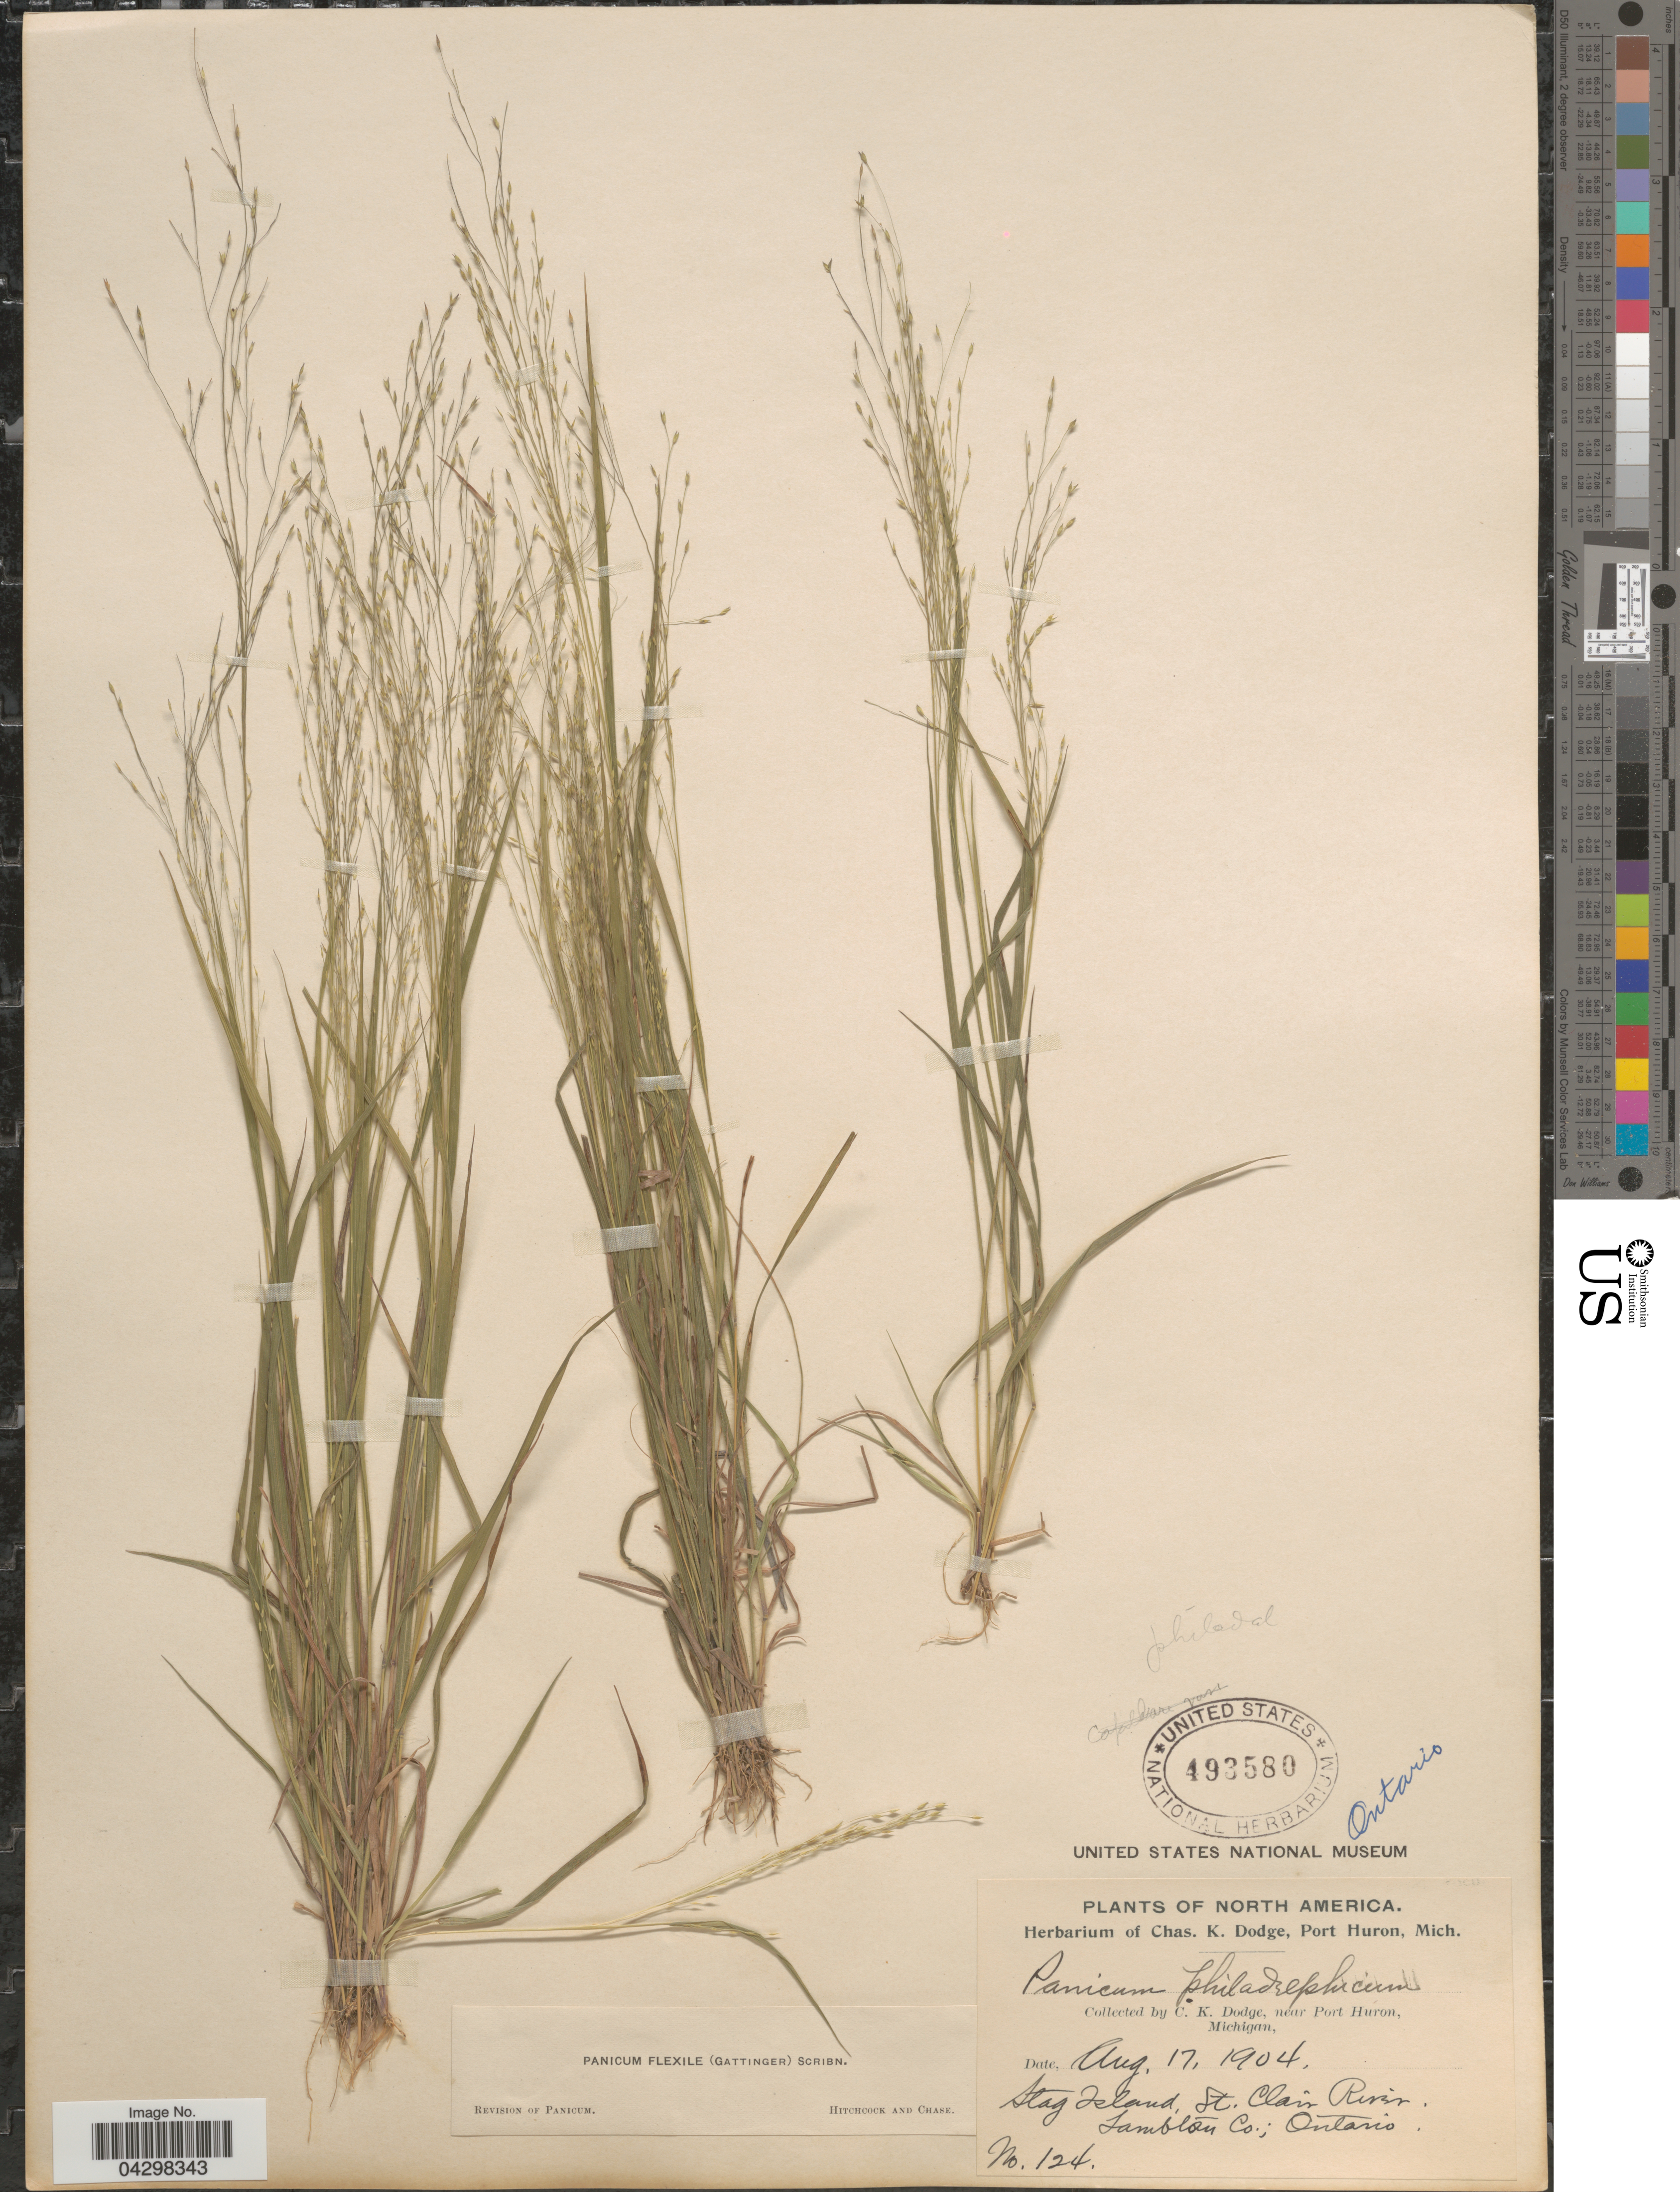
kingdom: Plantae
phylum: Tracheophyta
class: Liliopsida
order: Poales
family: Poaceae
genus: Panicum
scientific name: Panicum flexile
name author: (Gatt.) Scribn.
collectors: C. Dodge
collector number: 124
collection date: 1904-08-17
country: Canada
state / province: Ontario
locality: Stag Island, St. Clair River. Lambton Co.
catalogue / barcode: US 493580